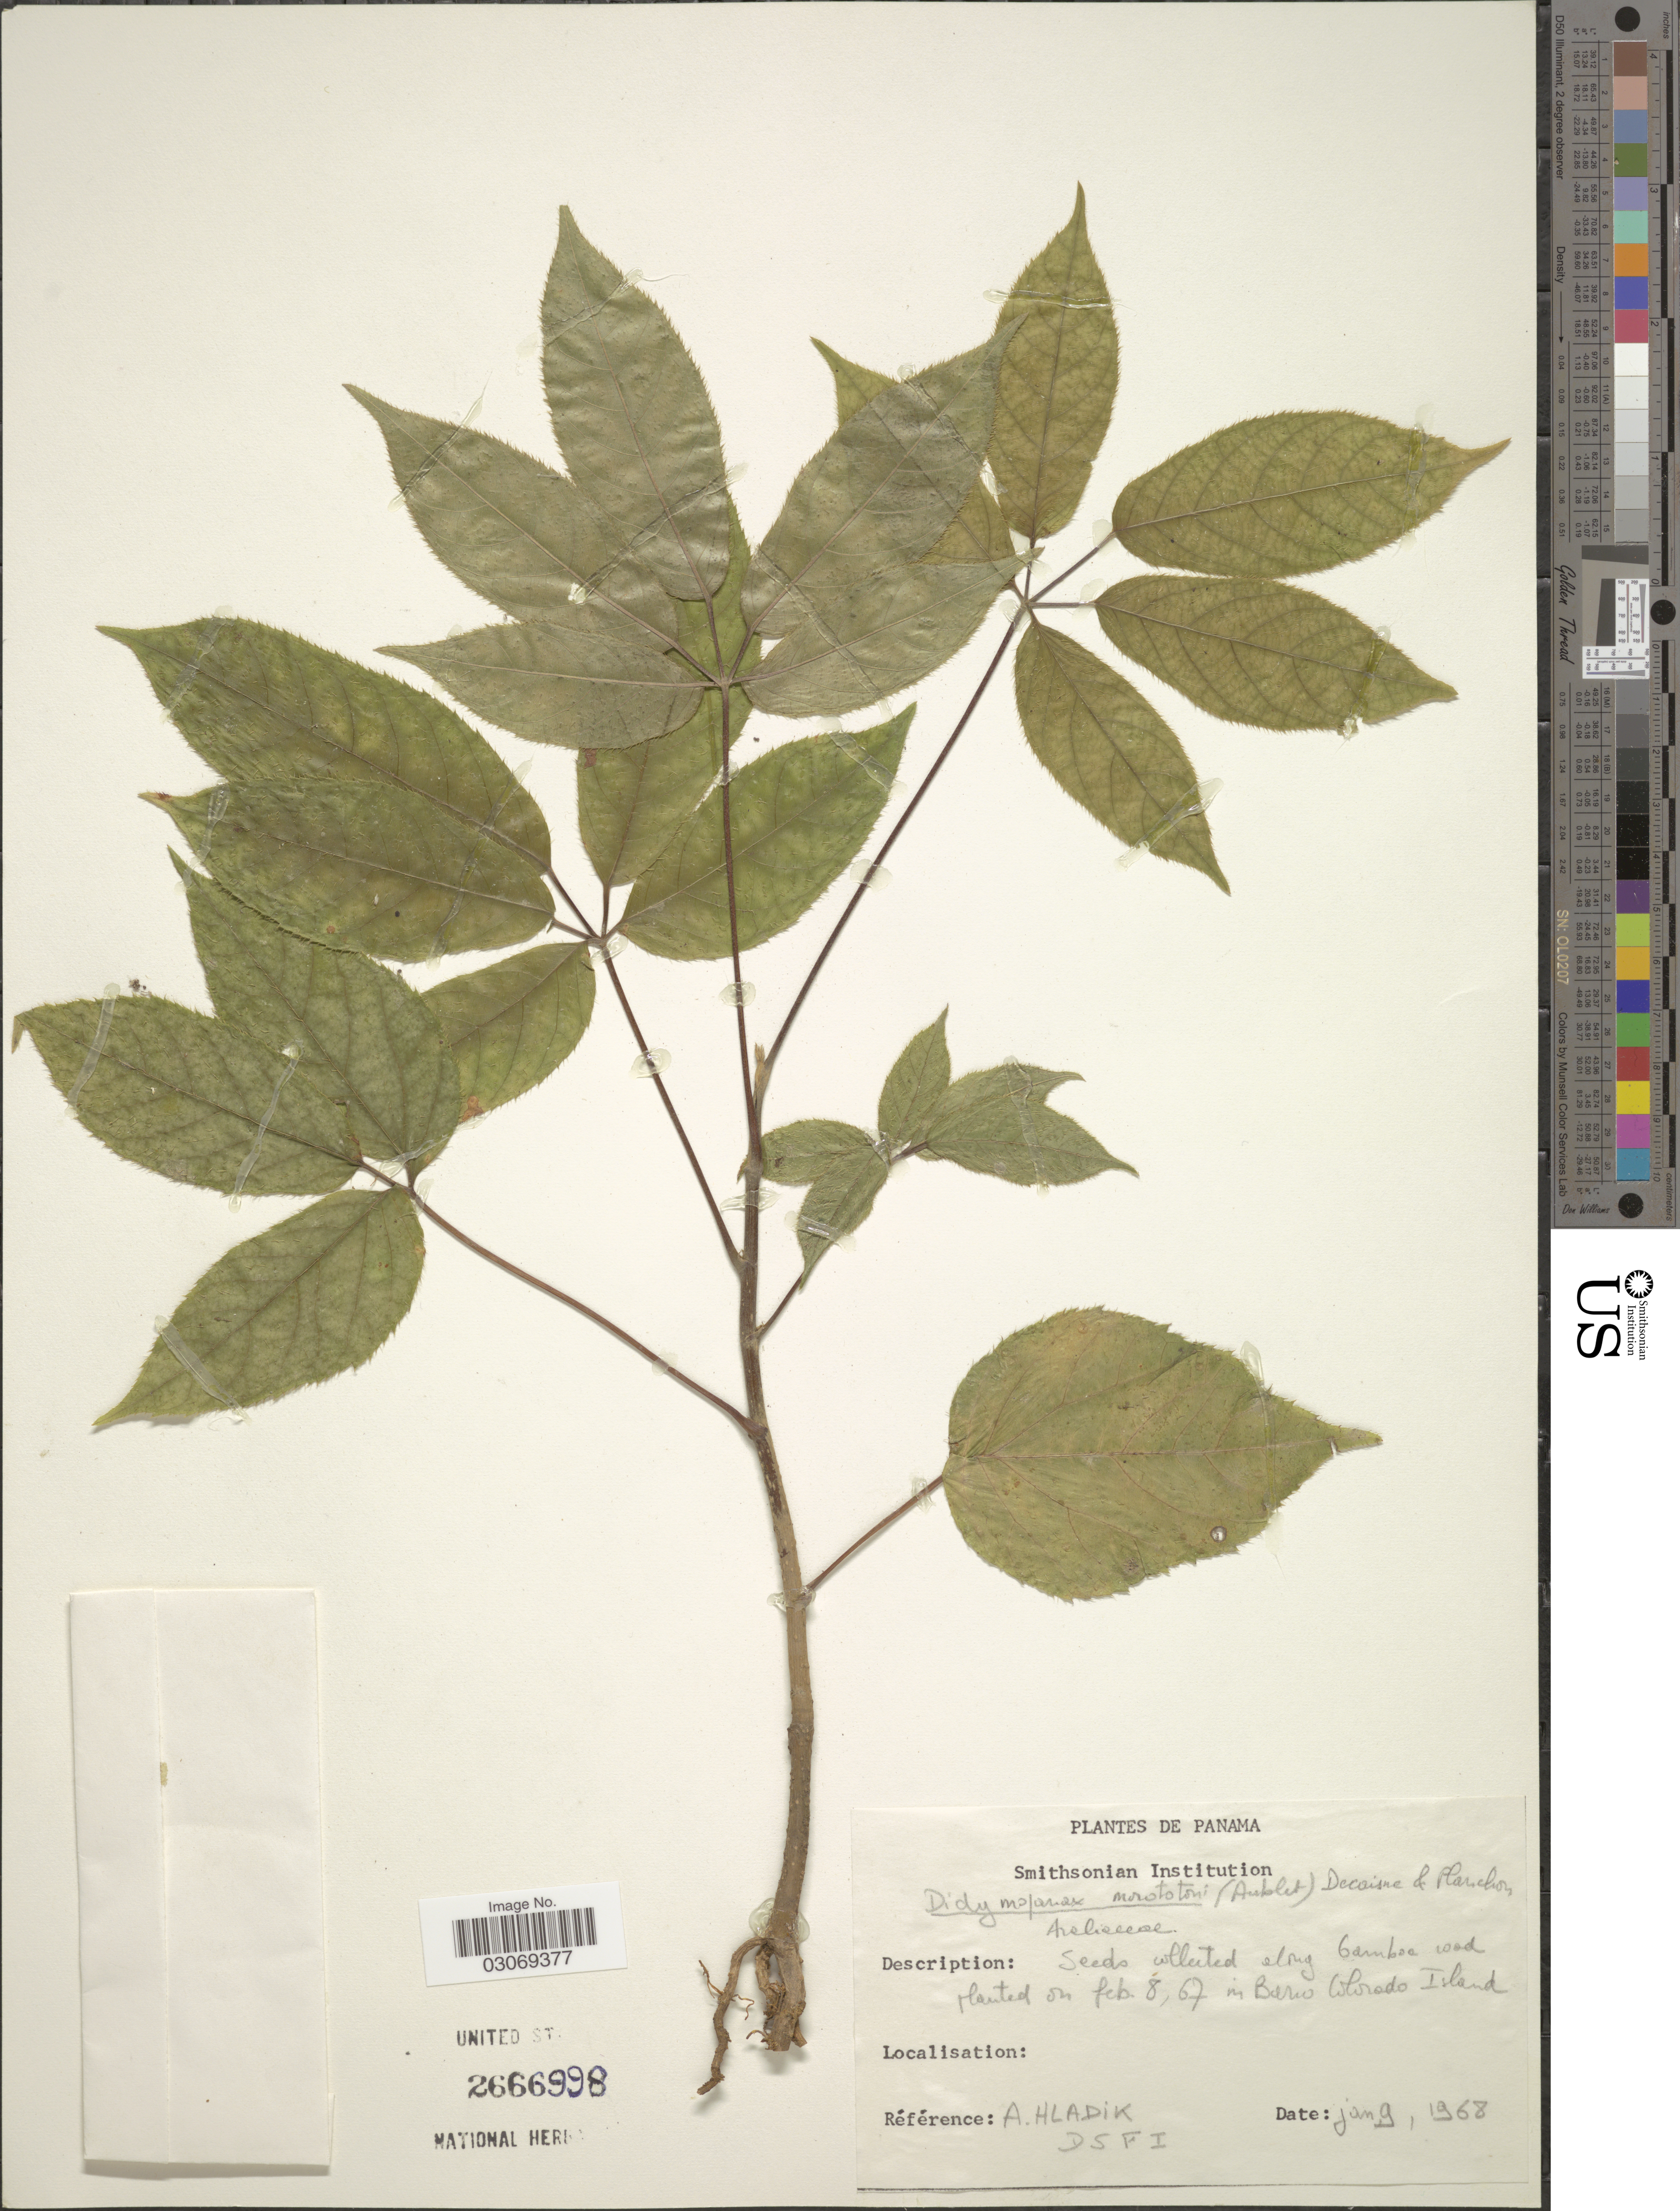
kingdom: Plantae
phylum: Tracheophyta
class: Magnoliopsida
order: Apiales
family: Araliaceae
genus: Schefflera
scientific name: Schefflera morototoni (Aubl.) Maguire, Steyerm. & Frodin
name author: (Aubl.) Maguire et al.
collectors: A. Hladik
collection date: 1968-01-09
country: Panama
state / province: Panamá Oeste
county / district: Canal Zone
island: Barro Colorado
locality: In Barro Colorado Island. [unsure placement]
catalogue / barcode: US 2666998